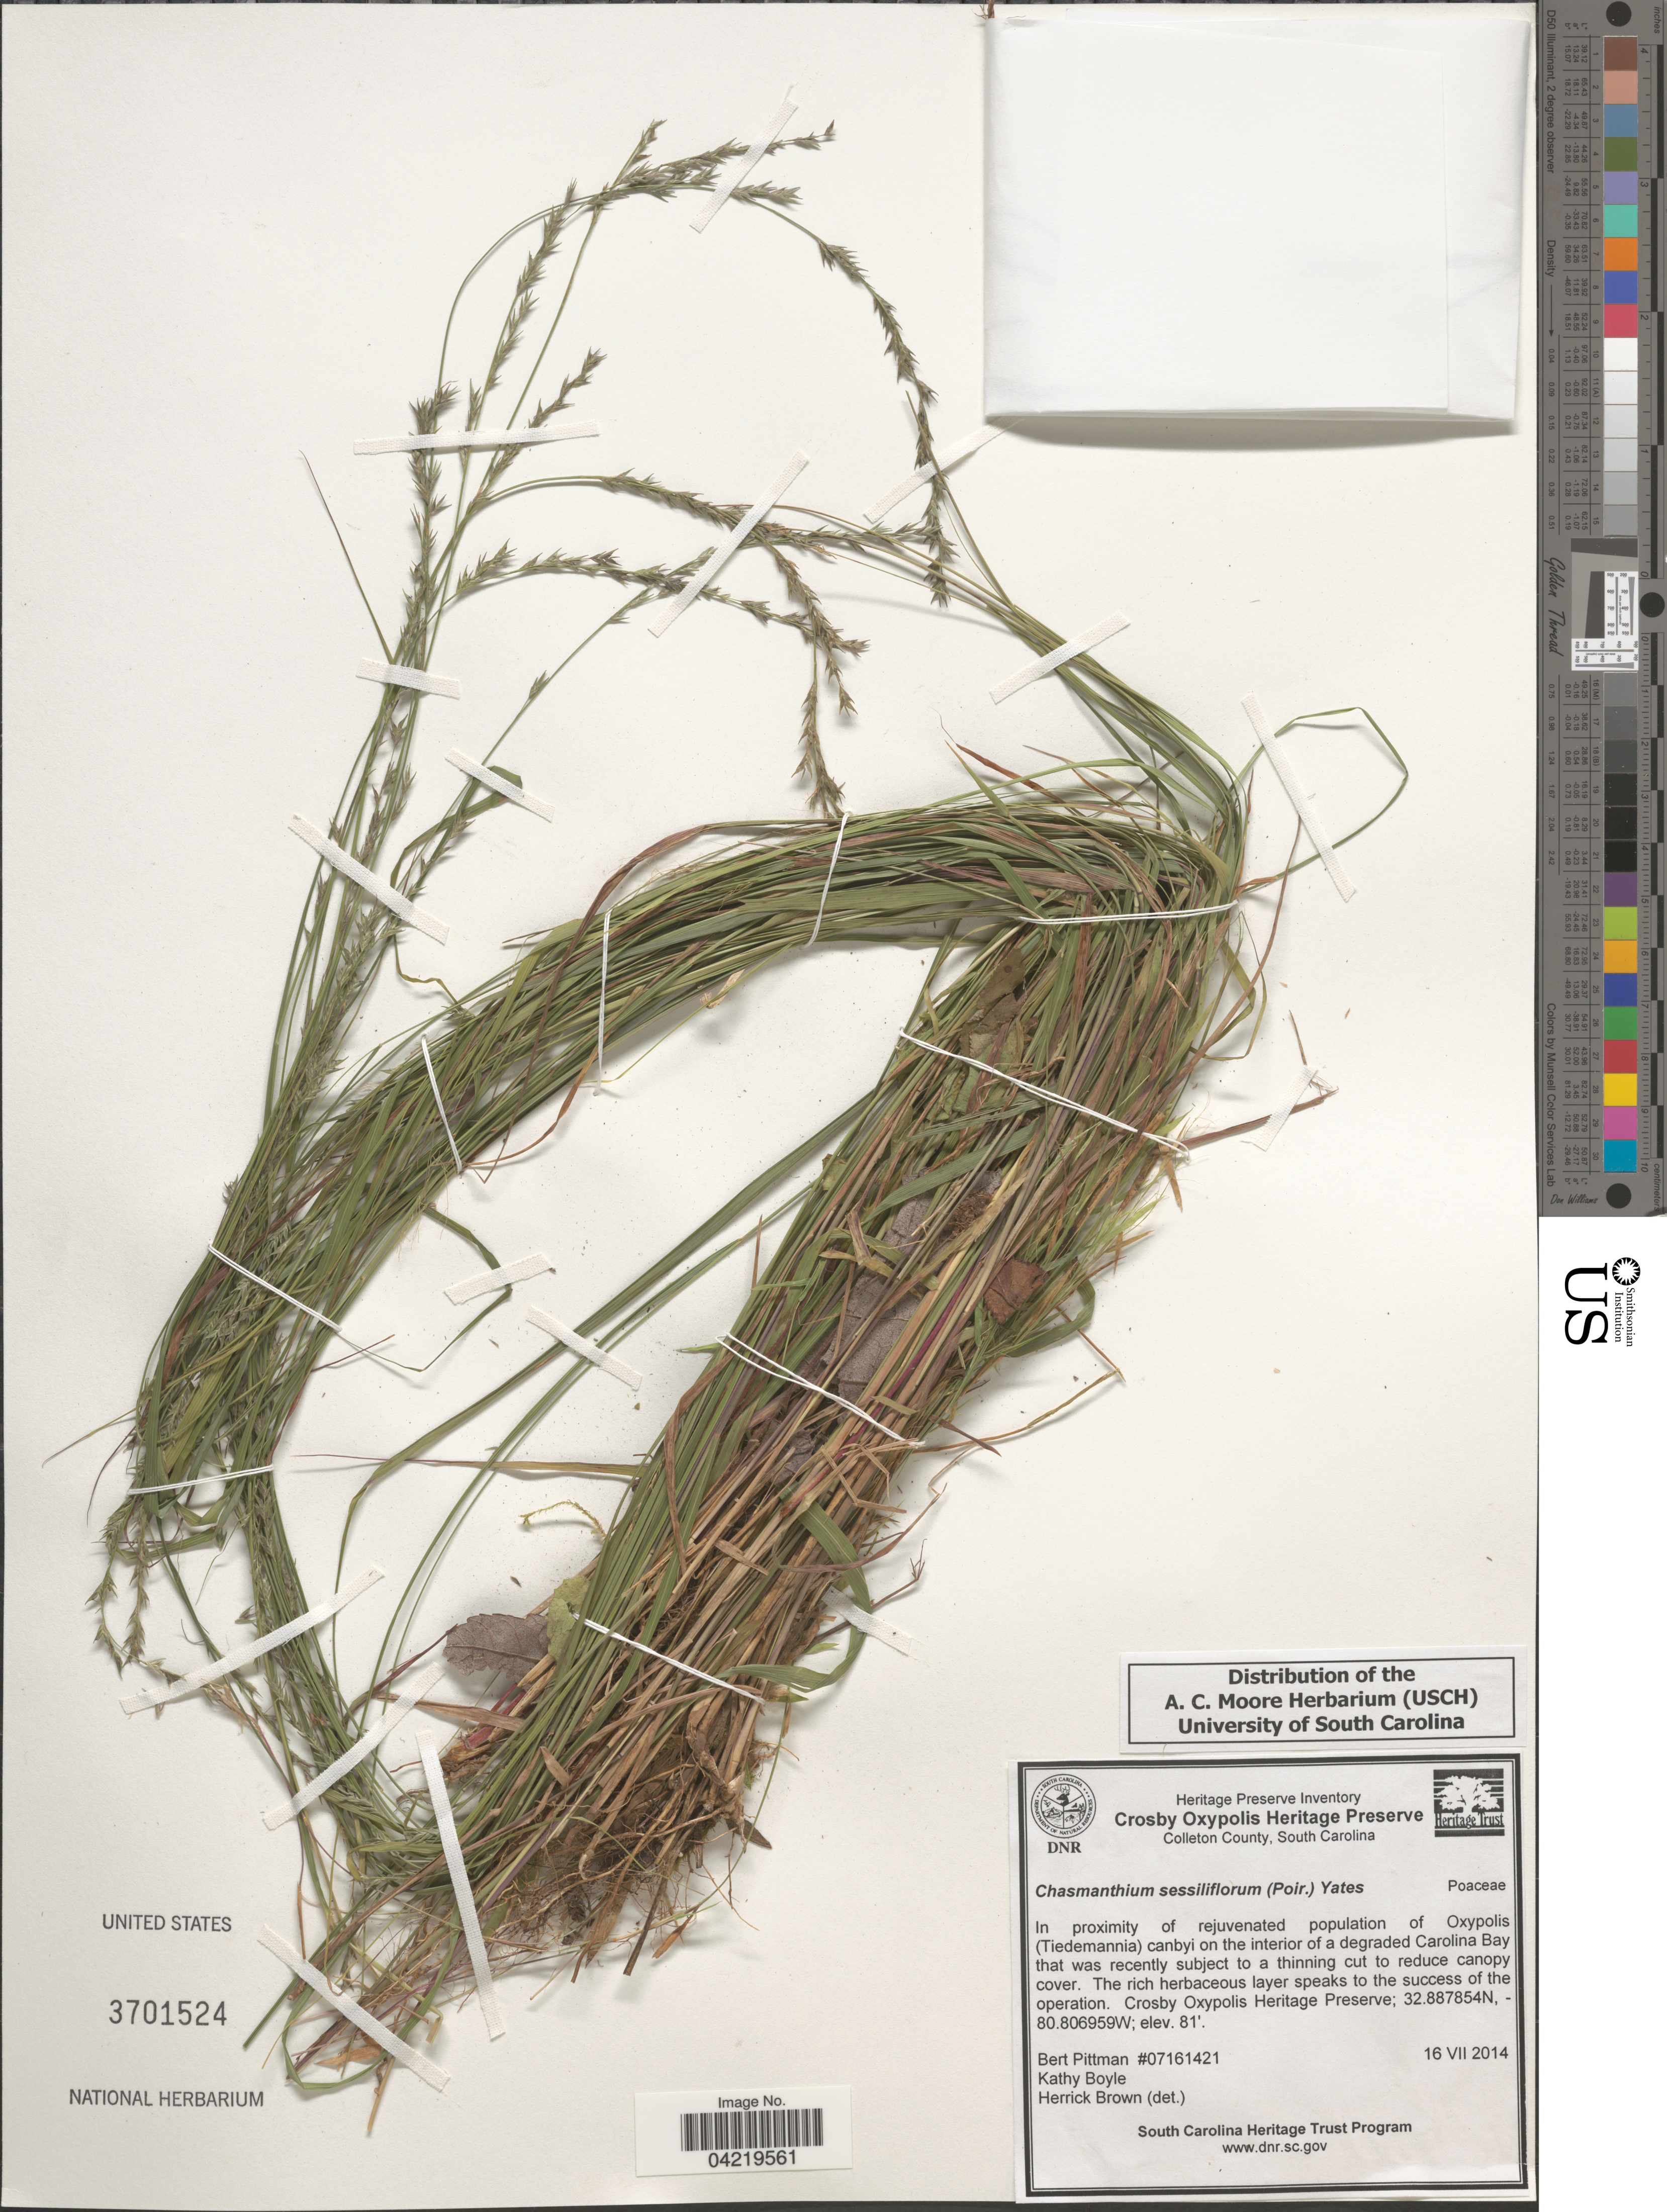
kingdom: Plantae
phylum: Tracheophyta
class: Liliopsida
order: Poales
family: Poaceae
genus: Chasmanthium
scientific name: Chasmanthium laxum subsp. sessiliflorum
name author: (L.) H.O. Yates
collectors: B. Pittman & K. Boyle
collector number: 07161421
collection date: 2014-07-16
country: United States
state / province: South Carolina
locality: In the interior of a degraded Carolina Bay. Crosby Oxypolis Heritage Preserve.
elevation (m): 25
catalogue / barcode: US 3701524